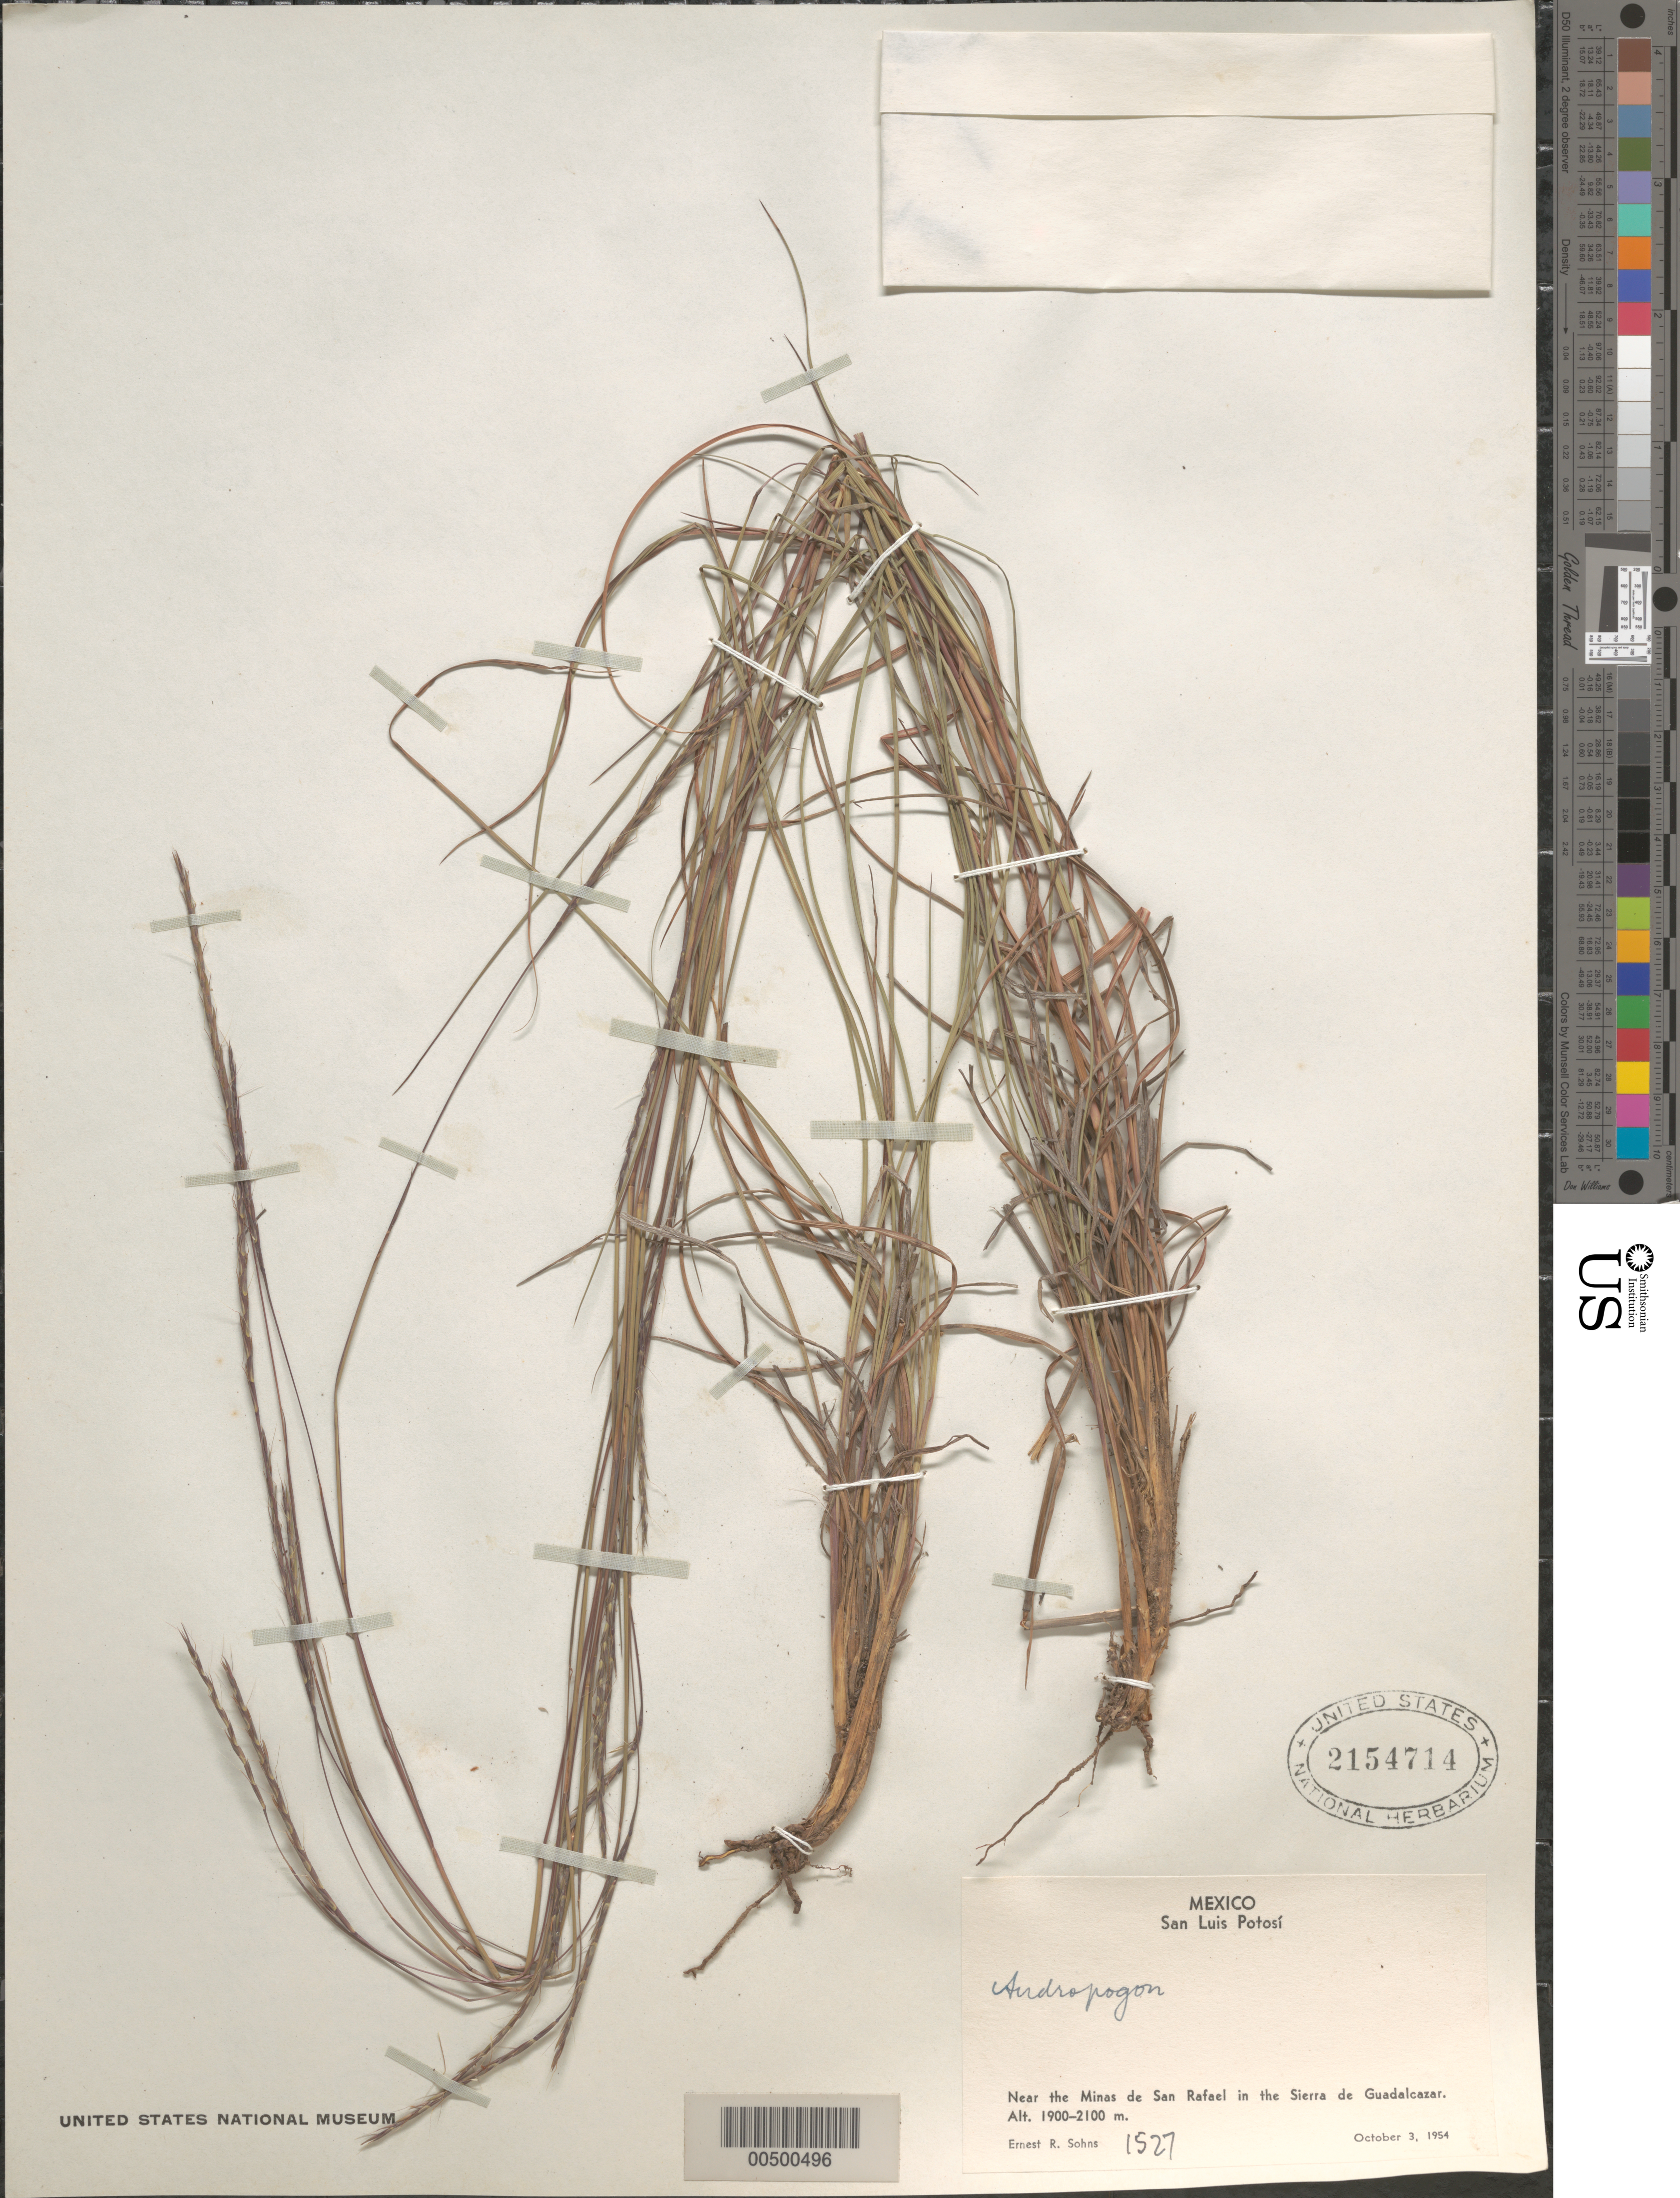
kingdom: Plantae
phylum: Tracheophyta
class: Liliopsida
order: Poales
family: Poaceae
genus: Schizachyrium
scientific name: Schizachyrium sp.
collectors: E. R. Sohns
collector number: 1527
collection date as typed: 3 Oct 1954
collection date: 1954-10-03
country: Mexico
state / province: San Luis Potosi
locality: Near the Minas de San Rafael in the Sierra de Guadalcazar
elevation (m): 1900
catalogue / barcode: US 2154714